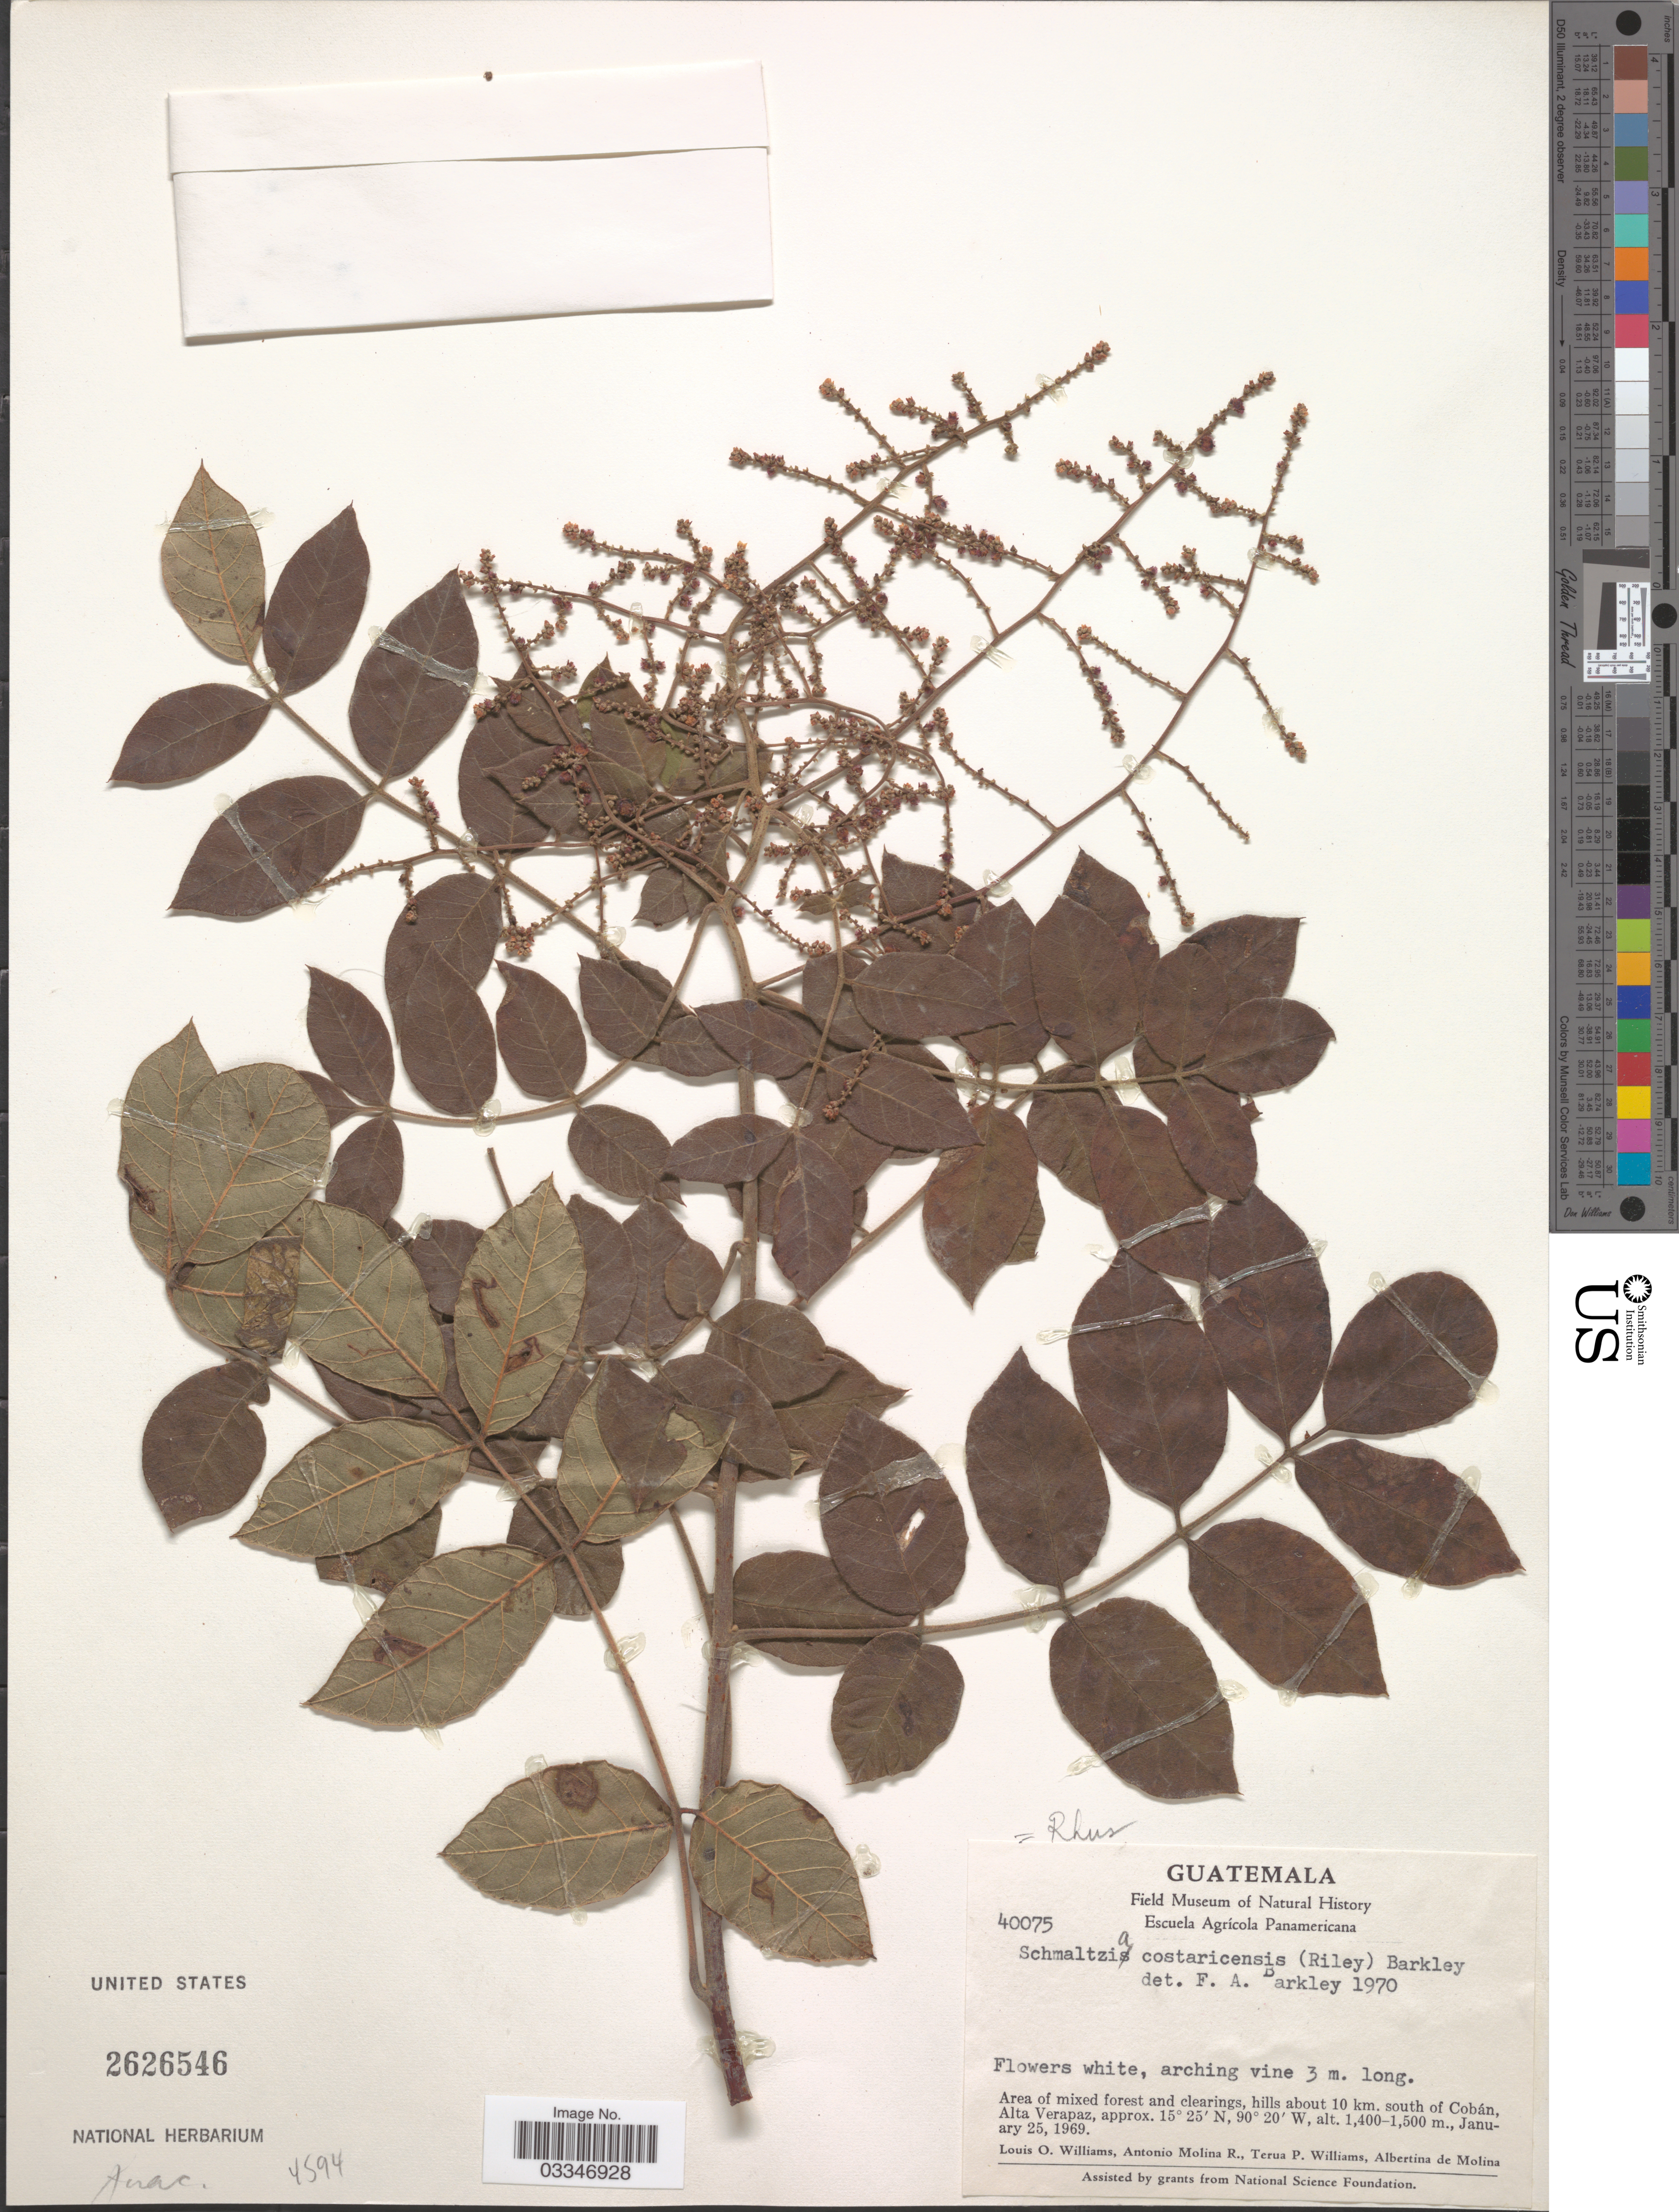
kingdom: Plantae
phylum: Tracheophyta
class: Magnoliopsida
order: Sapindales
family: Anacardiaceae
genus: Rhus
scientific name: Rhus terebinthifolia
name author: Schltdl. & Cham.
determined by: Mitchell, John D.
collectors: L. O. Williams, A. Molina R., T. Williams & A. R. Molina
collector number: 40075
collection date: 1969-01-25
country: Guatemala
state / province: Alta Verapaz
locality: Area of mixed forest and clearings, hills about 10 km. south of Cobán.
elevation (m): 1400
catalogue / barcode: US 2626546